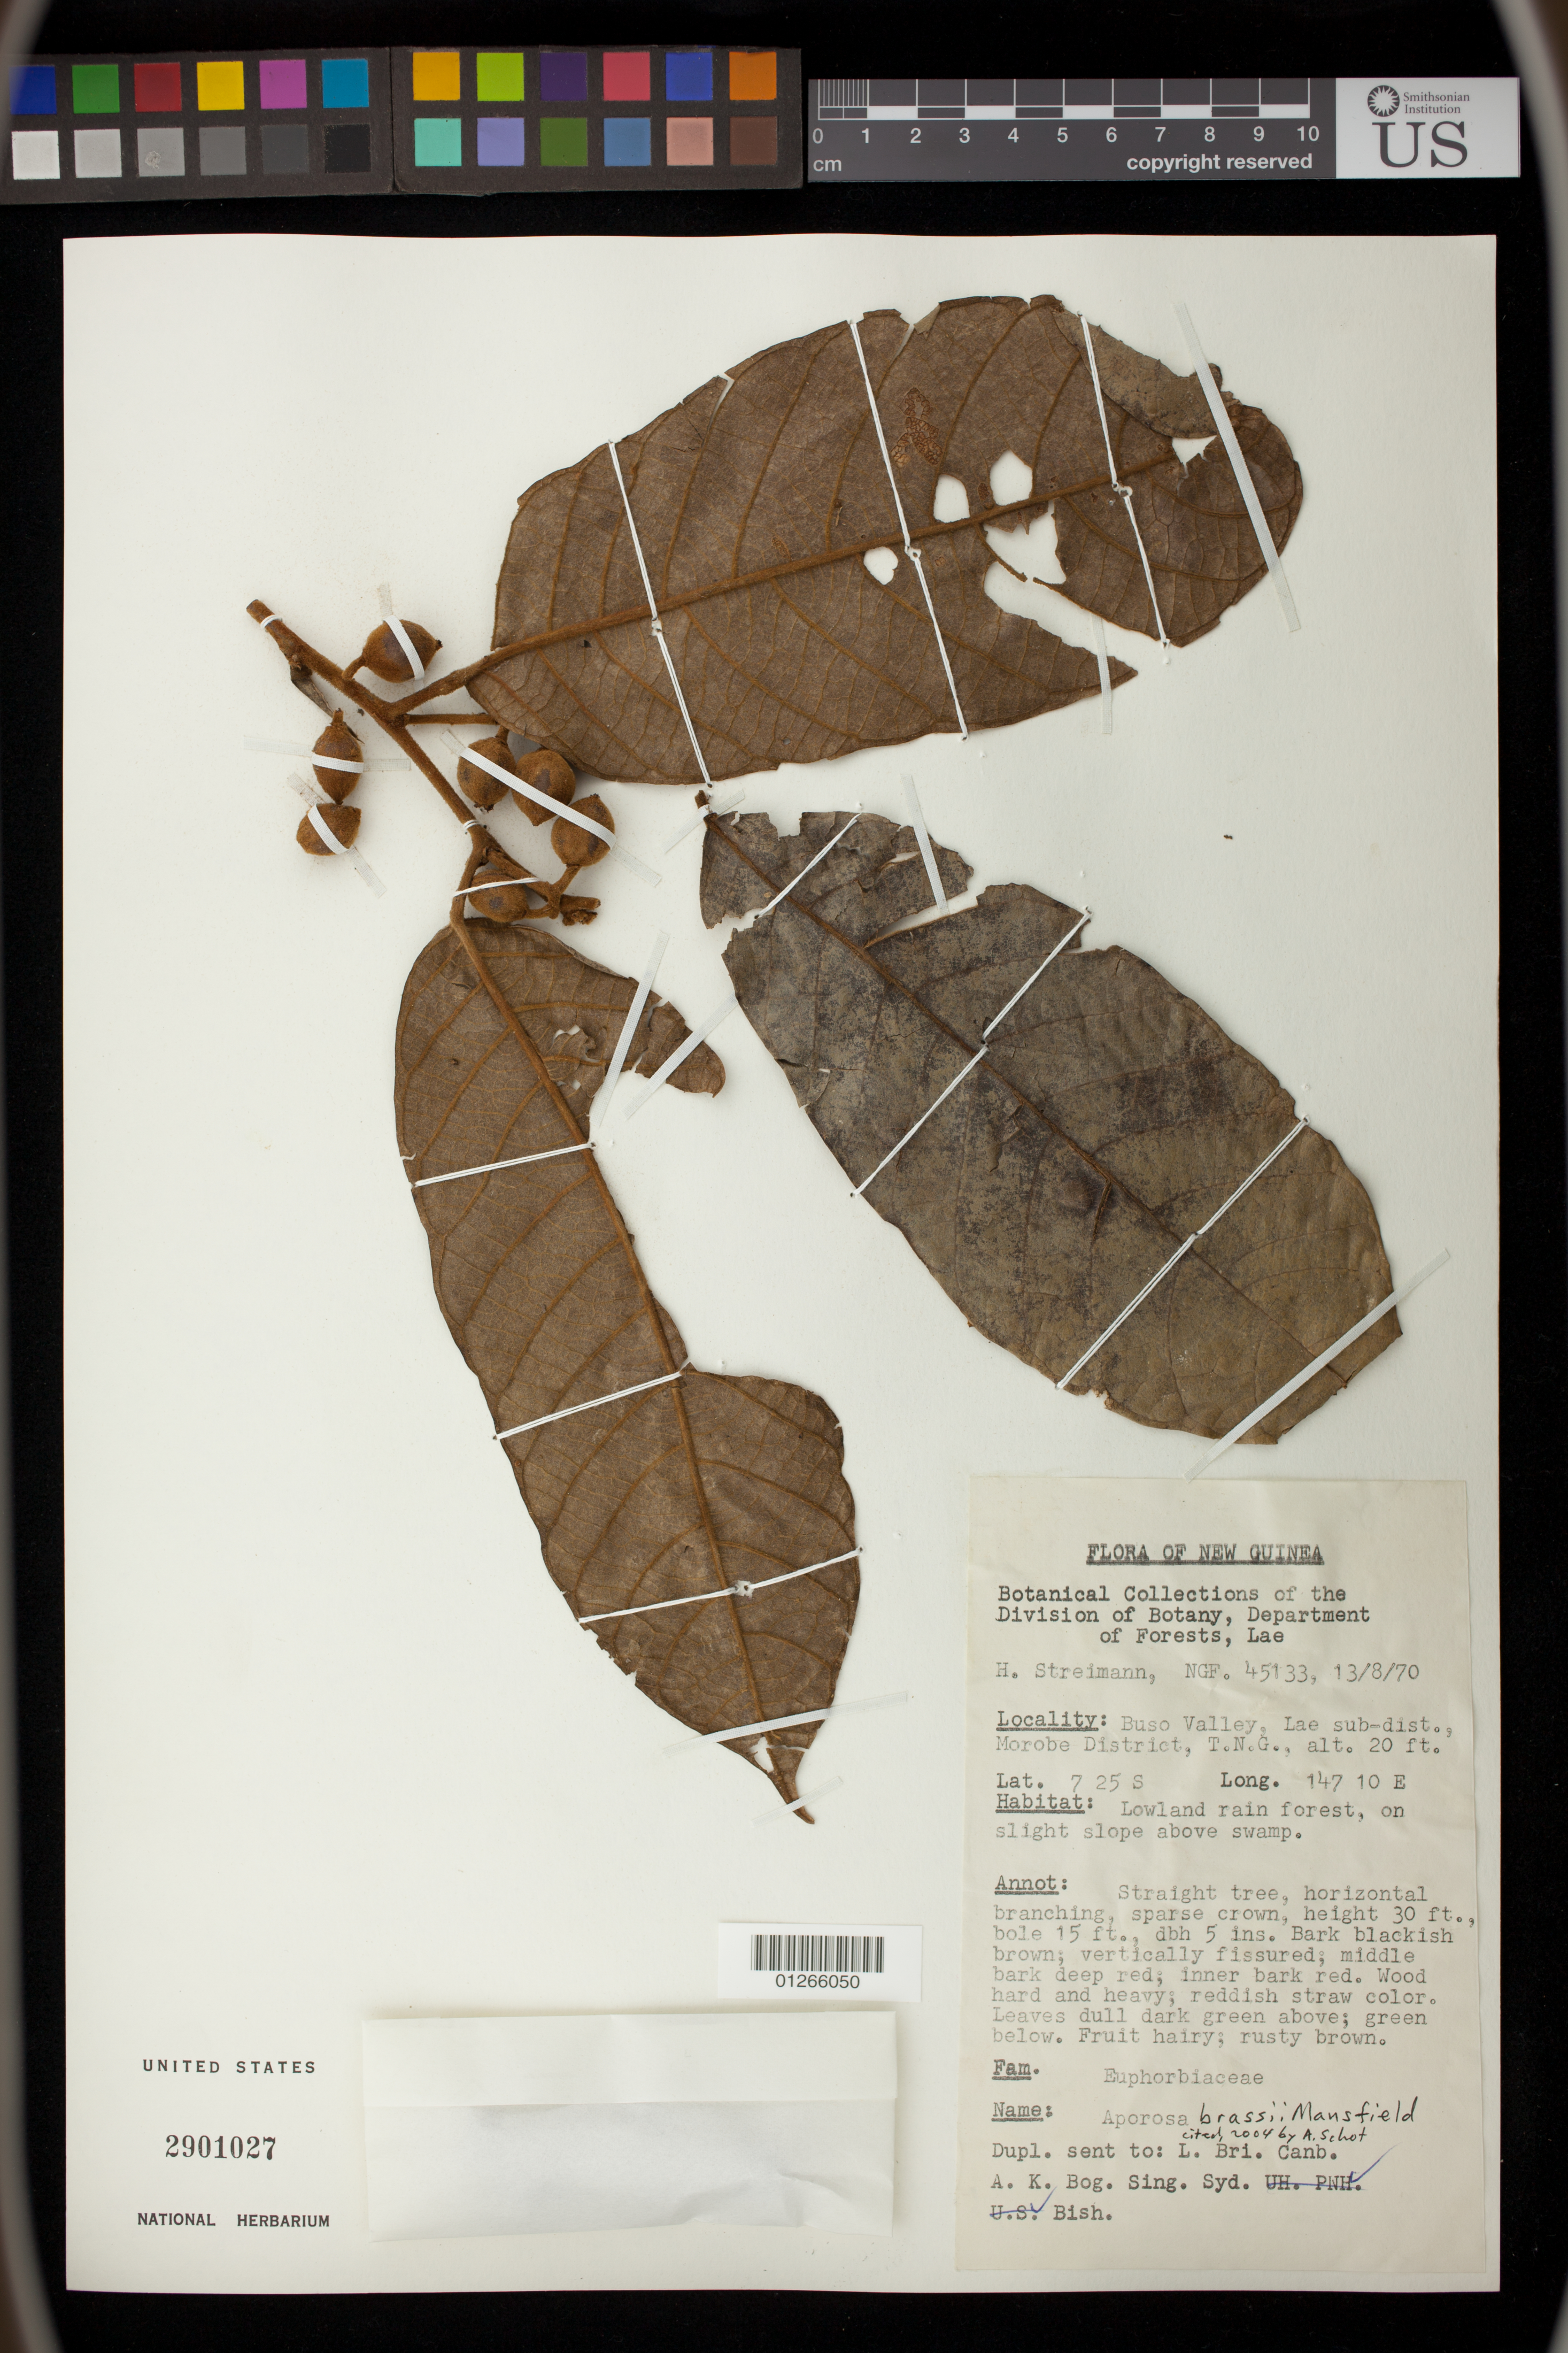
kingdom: Plantae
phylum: Tracheophyta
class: Magnoliopsida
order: Malpighiales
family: Phyllanthaceae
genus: Aporosa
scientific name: Aporosa brassii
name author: Mansf.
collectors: H. Streimann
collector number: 45133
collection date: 1970-08-13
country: Papua New Guinea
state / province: Morobe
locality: Buso Valley, lae sub-dist., Morobe District, T. N. G.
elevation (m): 6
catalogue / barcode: US 2901027